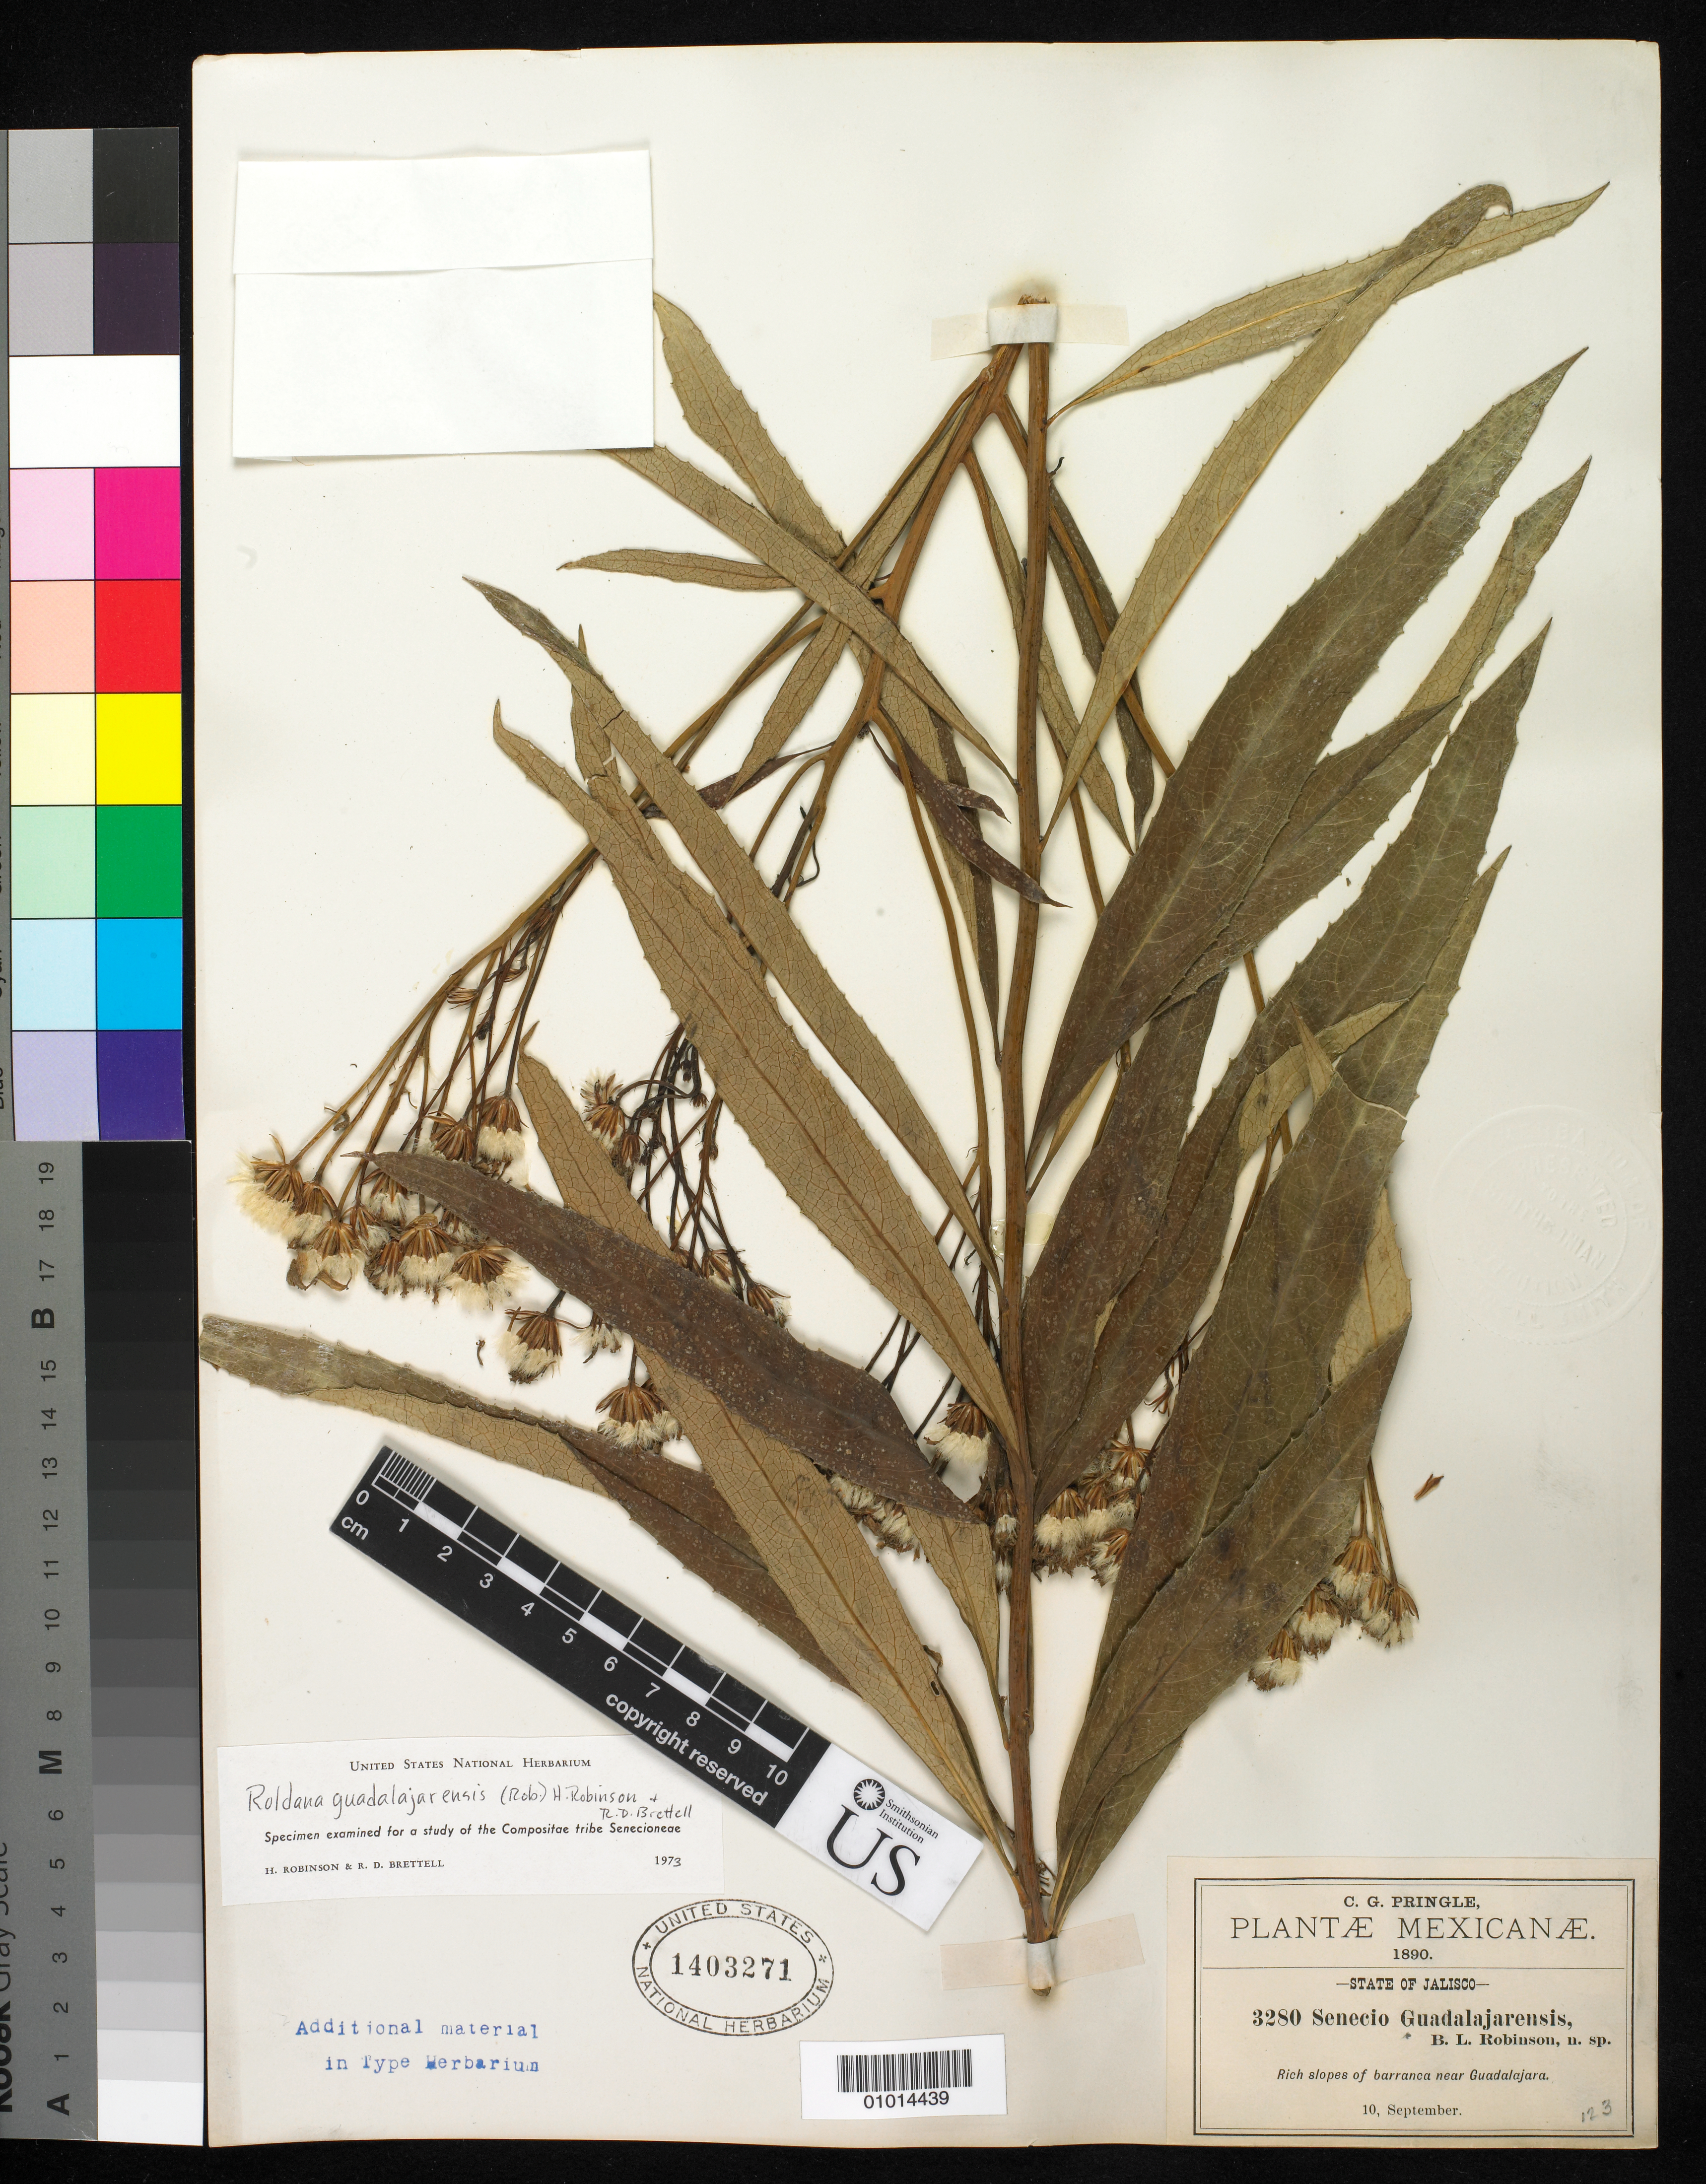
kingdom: Plantae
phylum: Tracheophyta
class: Magnoliopsida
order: Asterales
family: Asteraceae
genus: Senecio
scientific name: Senecio guadalajarensis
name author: B.L. Rob.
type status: Isotype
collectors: C. G. Pringle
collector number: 3280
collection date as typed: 10 Sep 1890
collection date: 1890-09-10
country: Mexico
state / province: Jalisco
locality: Slopes of Barranca near Guadalajara.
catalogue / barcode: US 1403271